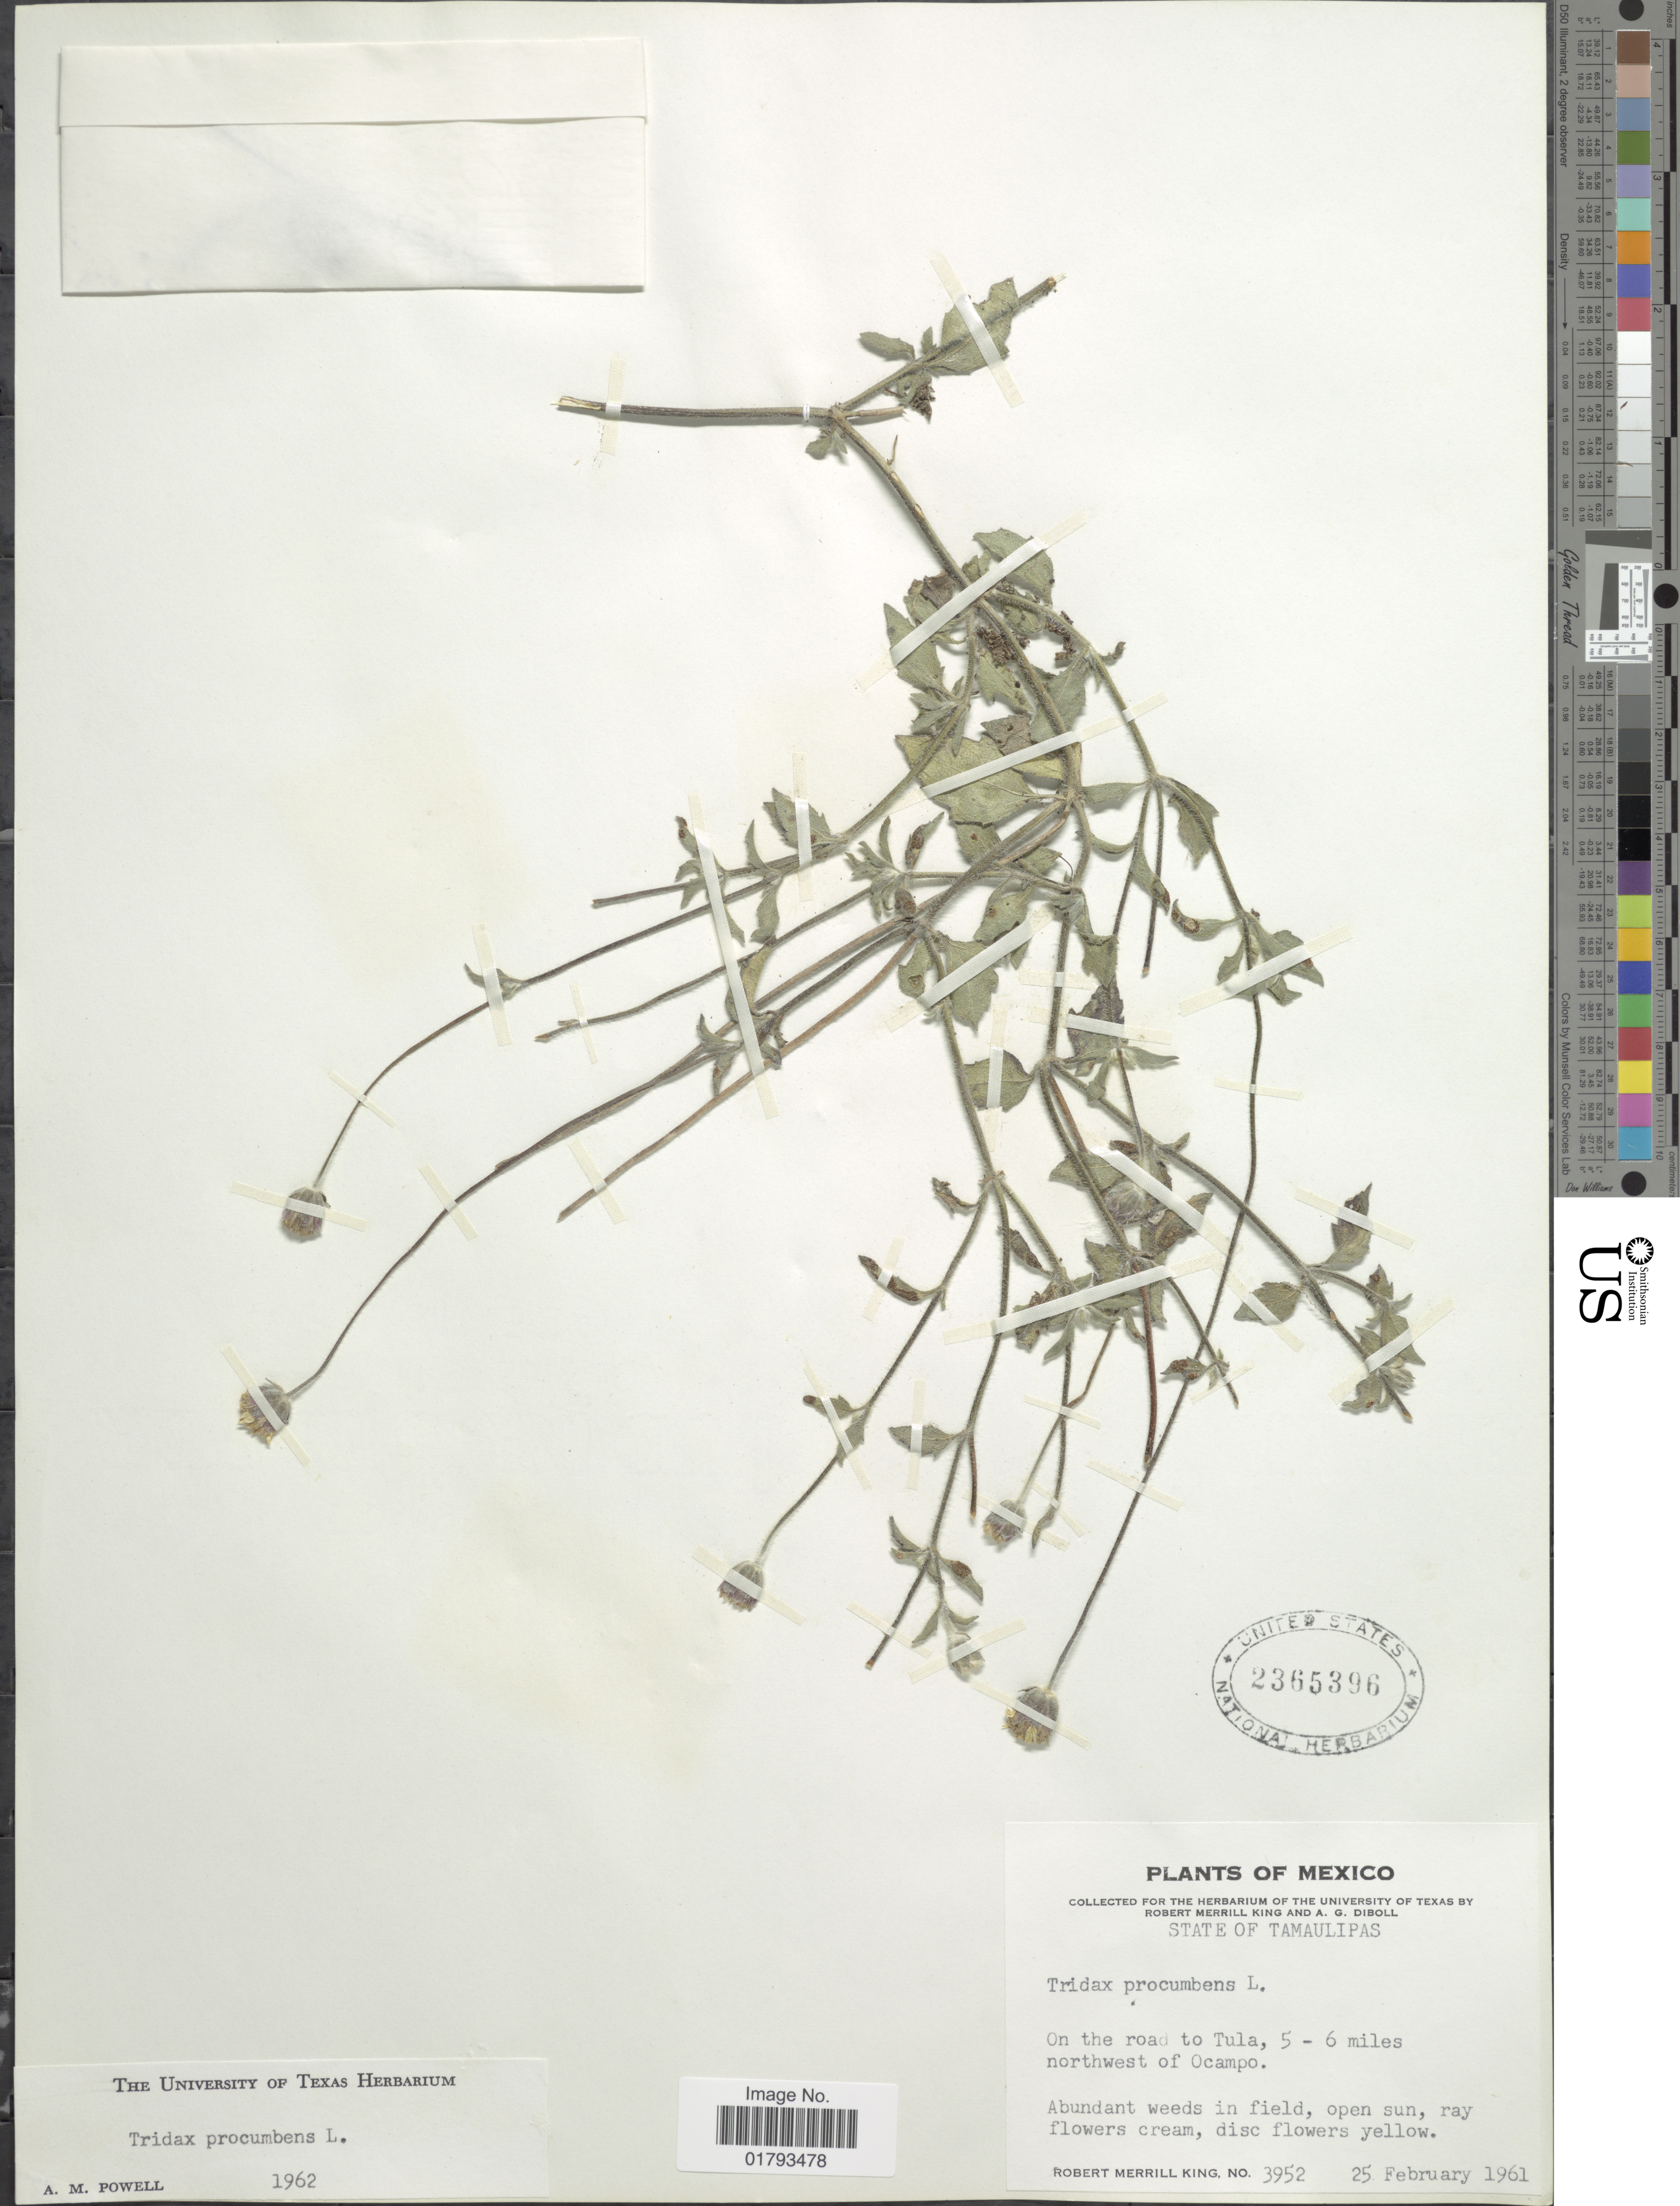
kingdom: Plantae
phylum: Tracheophyta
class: Magnoliopsida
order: Asterales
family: Asteraceae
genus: Tridax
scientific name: Tridax procumbens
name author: L.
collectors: R. M. King & A. Diboll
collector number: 3952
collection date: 1961-02-25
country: Mexico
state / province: Tamaulipas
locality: State of Tamaulipas, On the road to Tula, 5-6 miles northwest of Ocampo.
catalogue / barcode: US 2365396